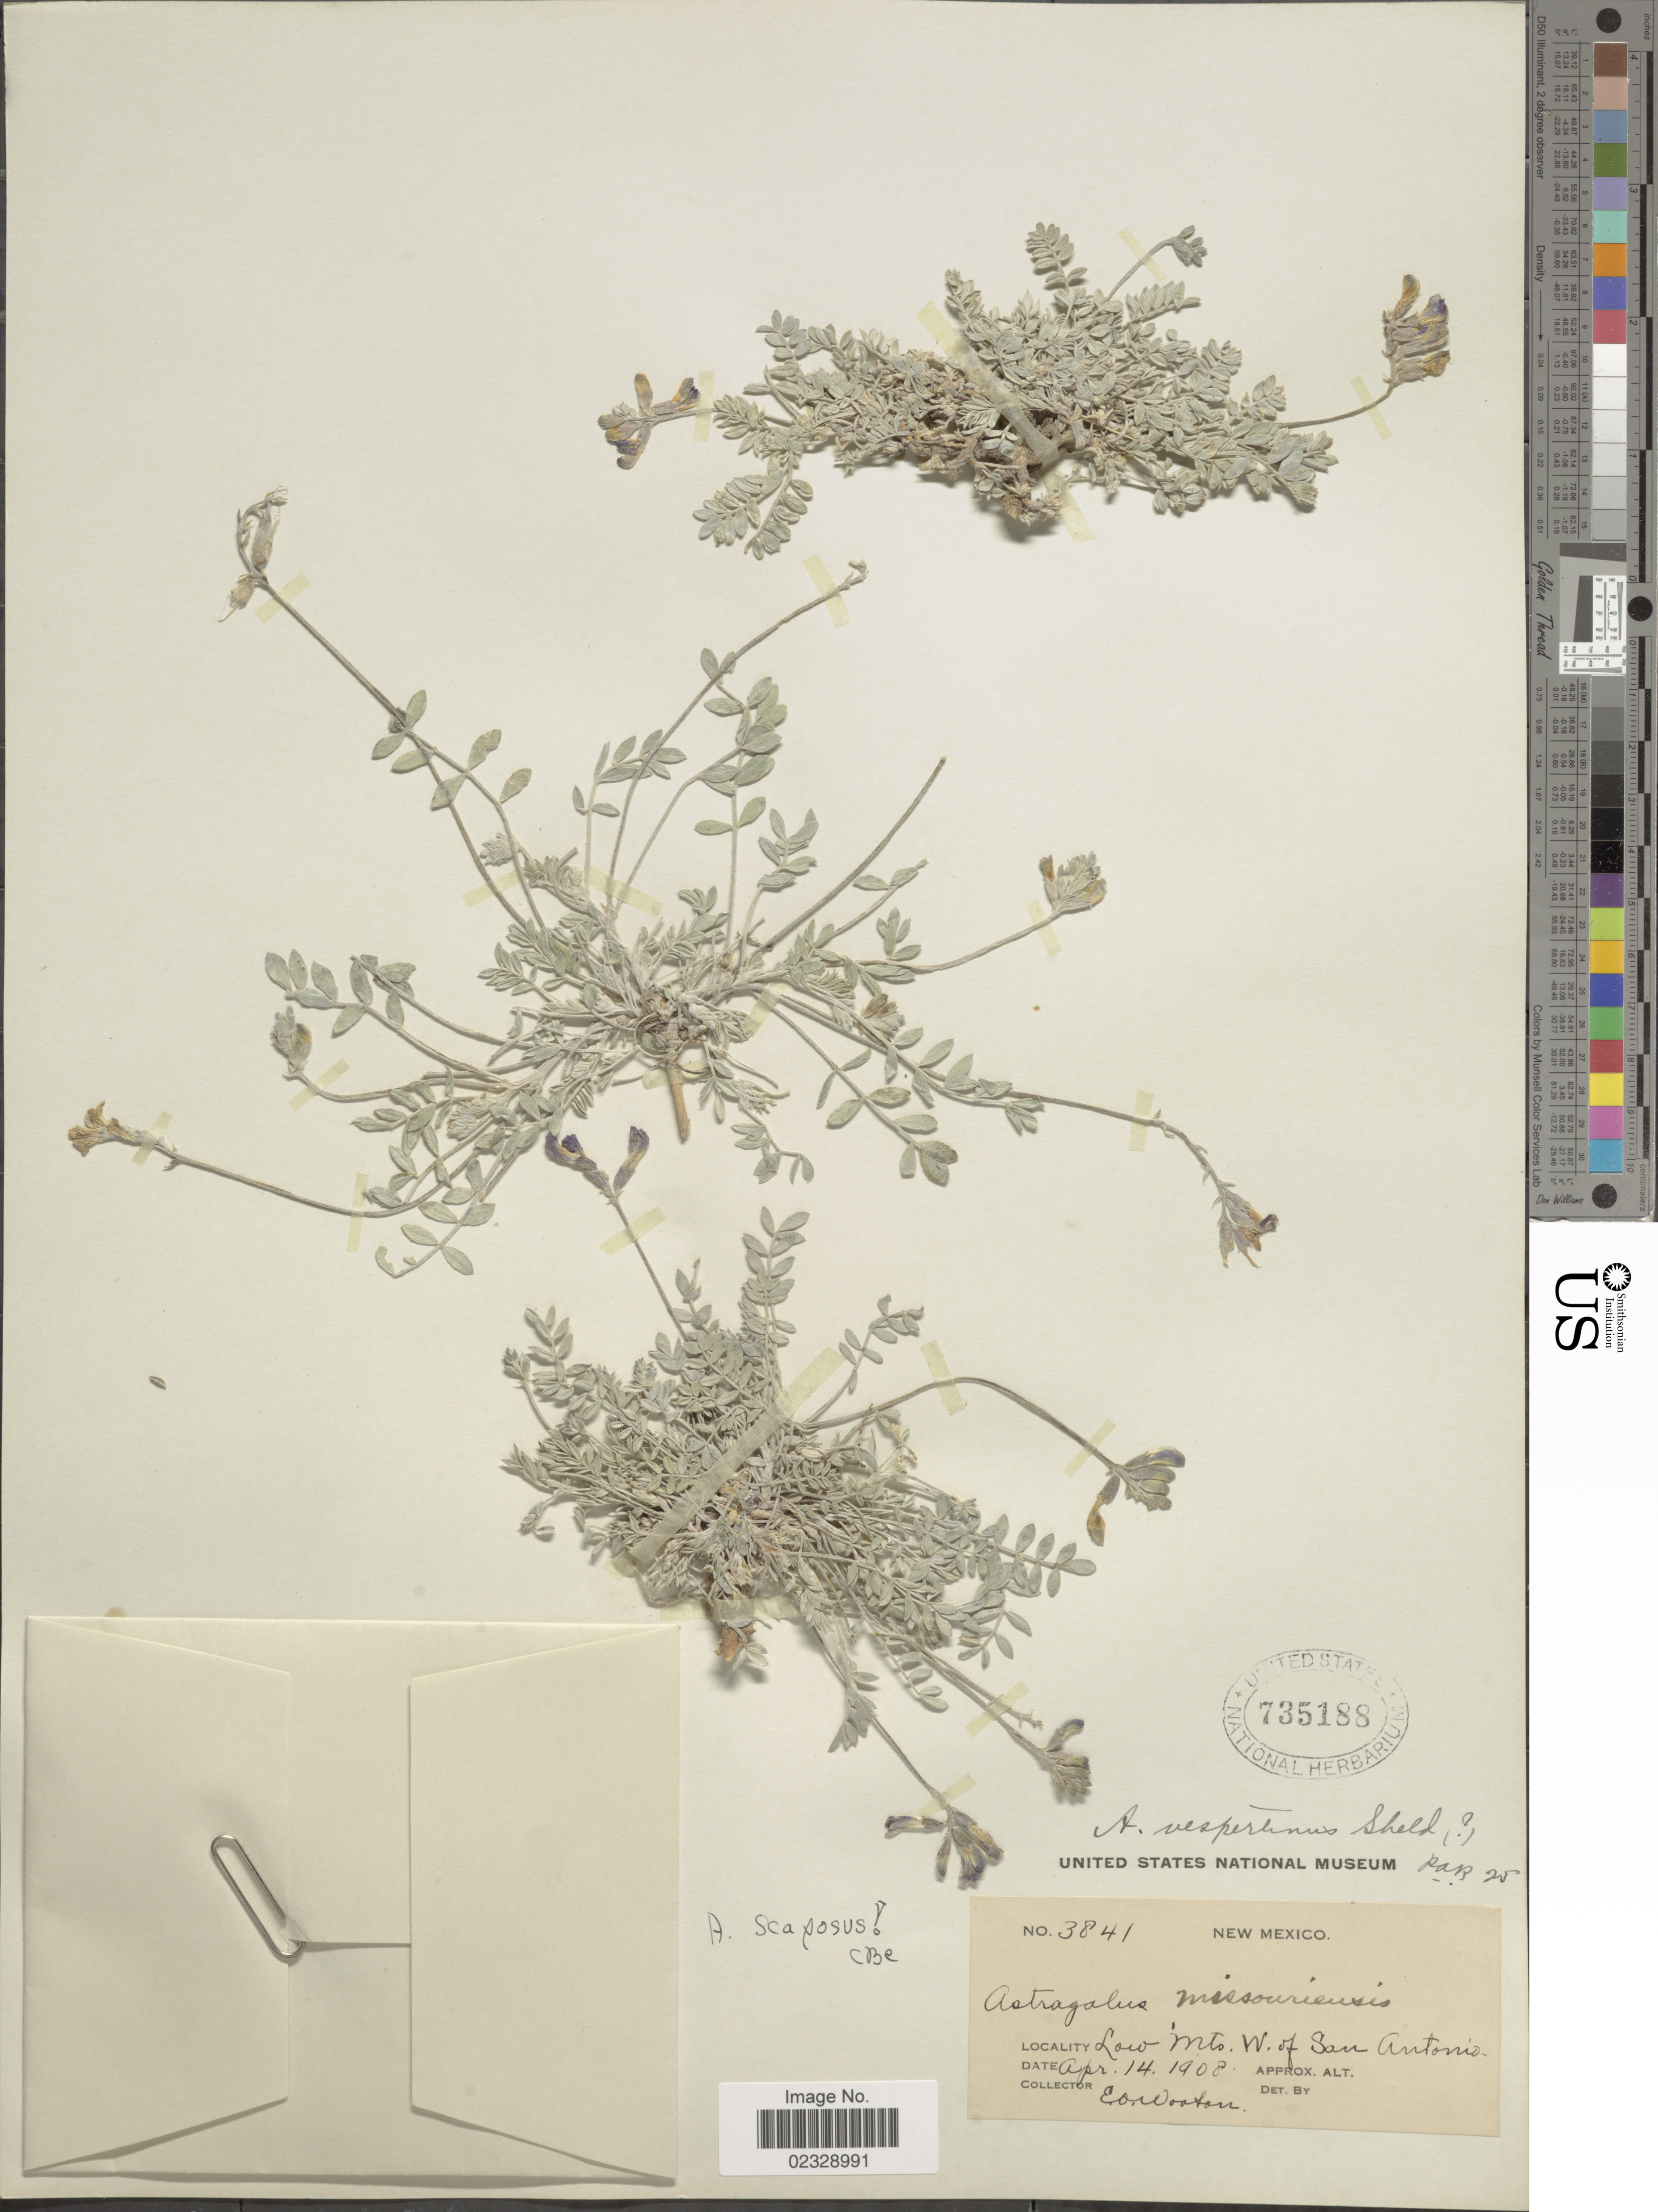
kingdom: Plantae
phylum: Tracheophyta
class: Magnoliopsida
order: Fabales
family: Fabaceae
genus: Astragalus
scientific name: Astragalus vespertinus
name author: E. Sheld.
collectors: E. O. Wooton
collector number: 3841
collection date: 1908-04-14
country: United States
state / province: New Mexico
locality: Low Mts., W of San Antonio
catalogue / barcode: US 735188